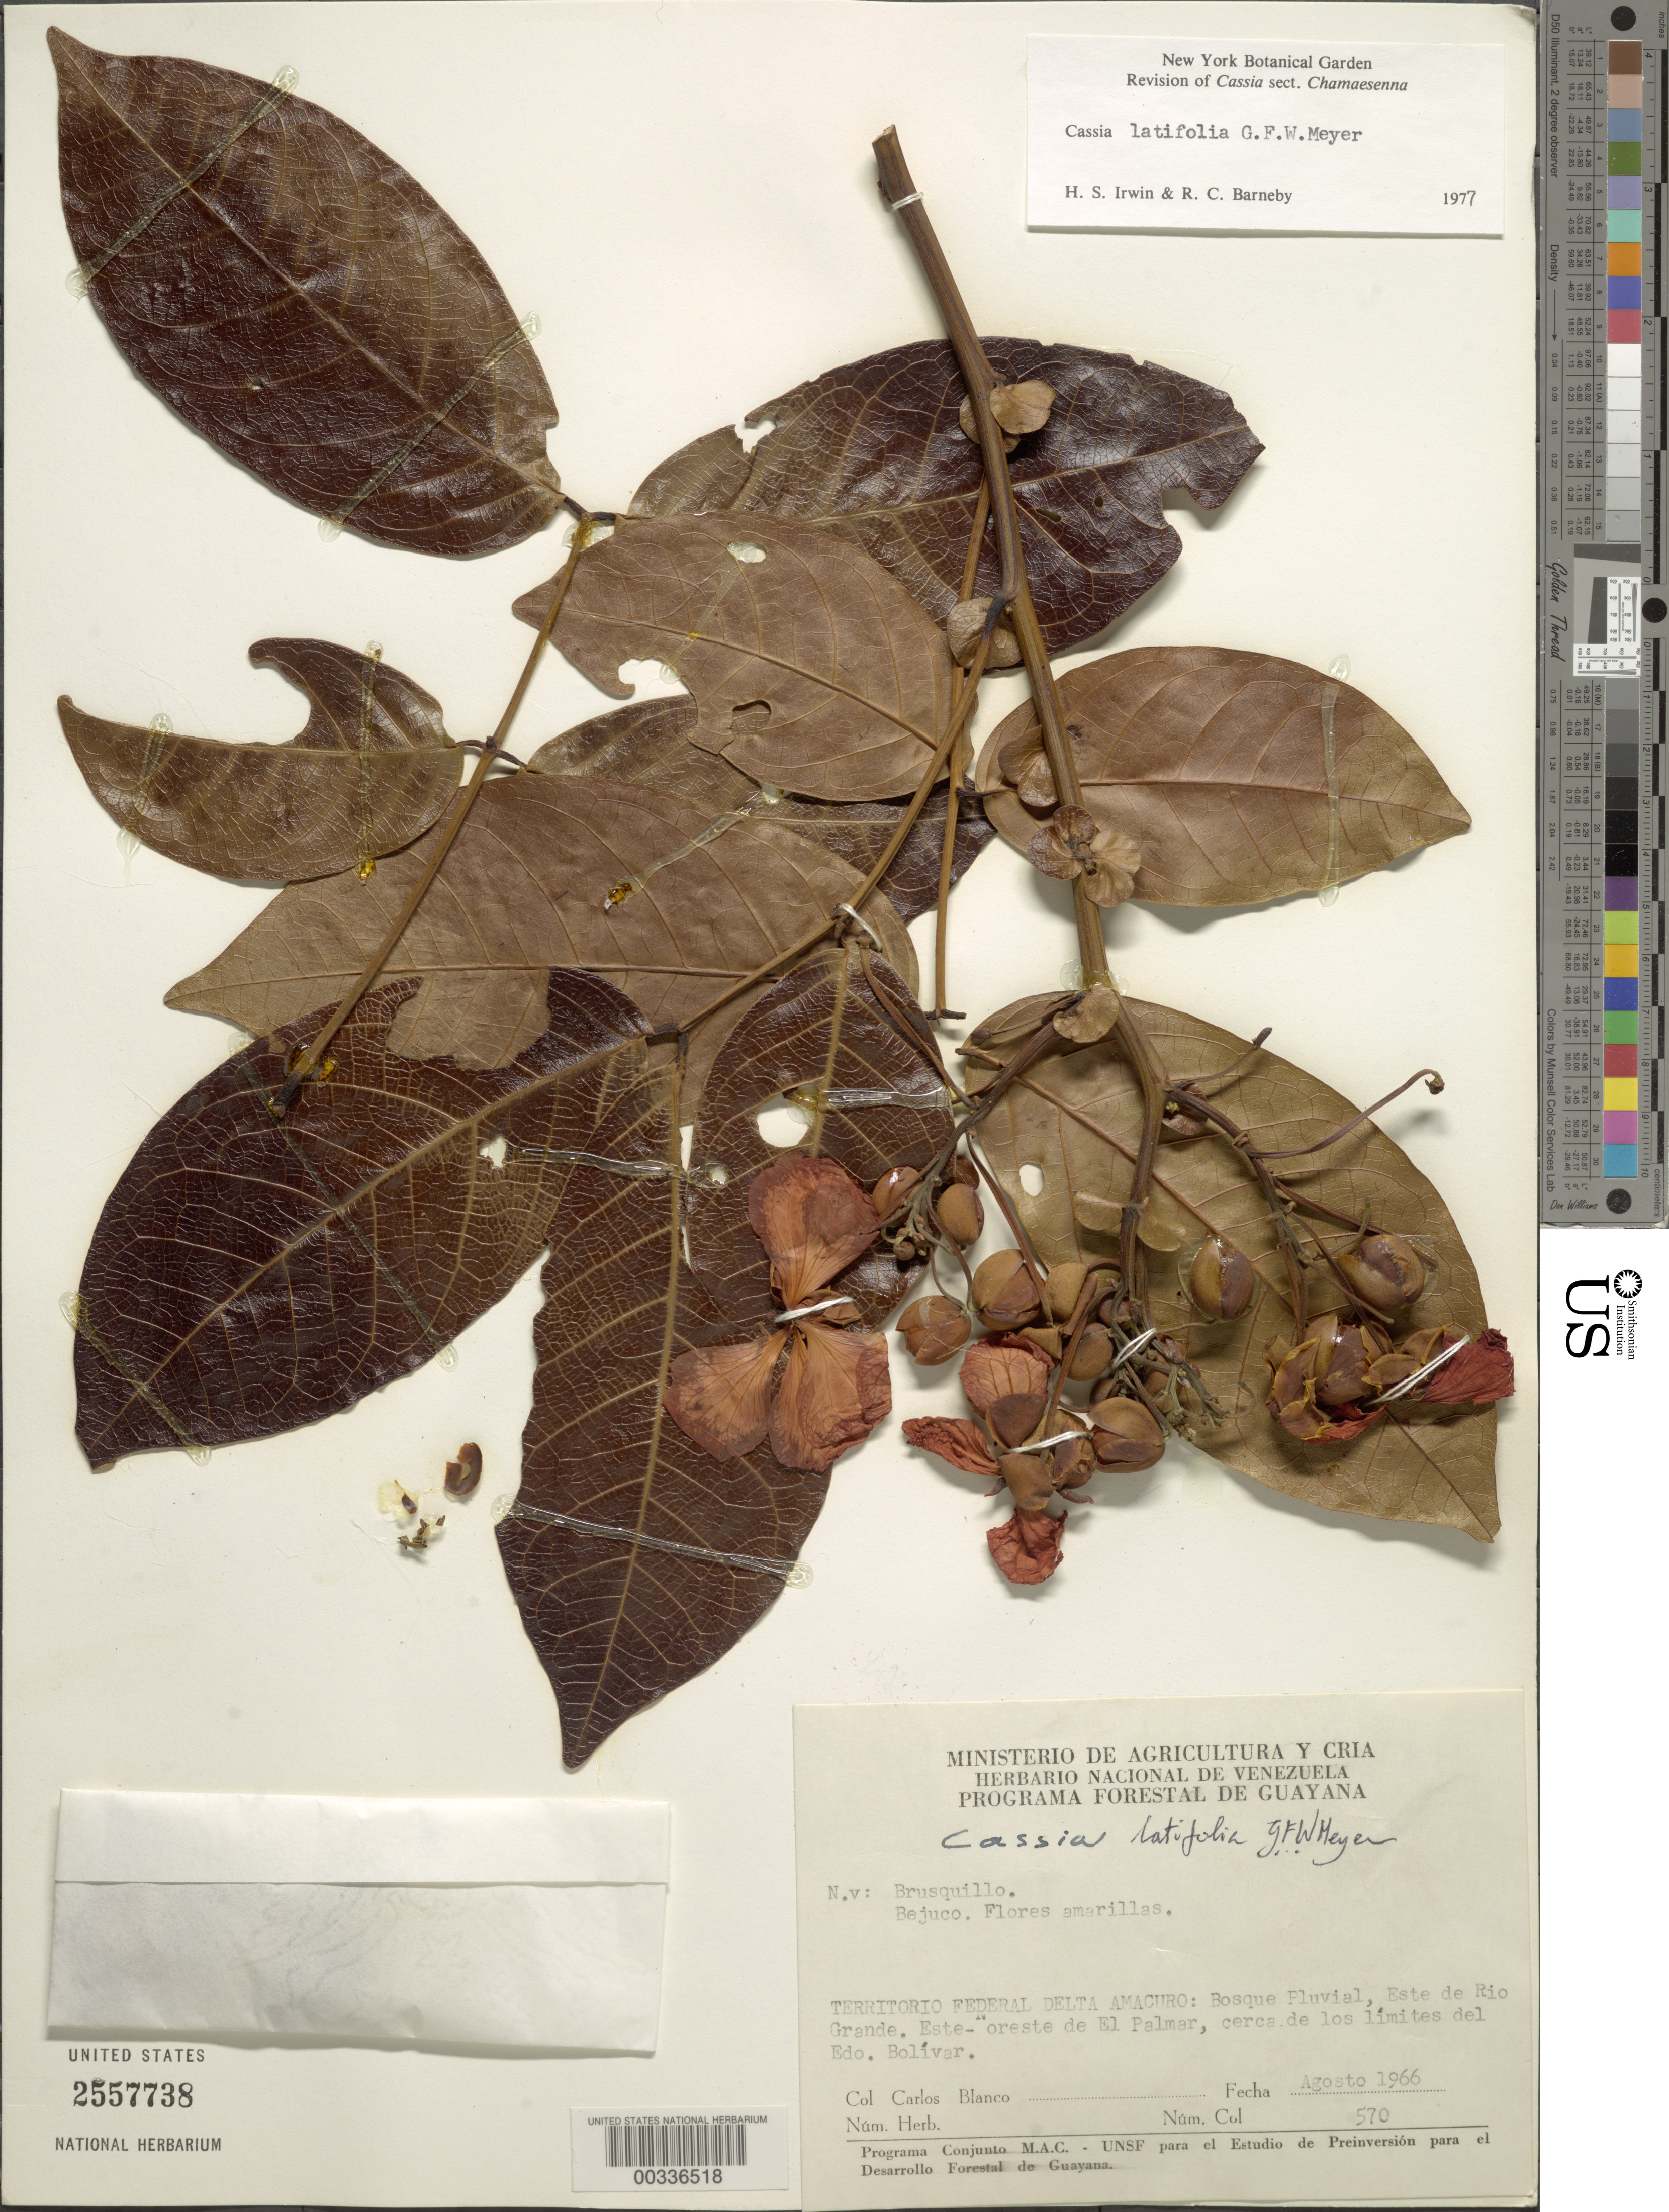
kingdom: Plantae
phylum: Tracheophyta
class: Magnoliopsida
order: Fabales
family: Fabaceae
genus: Senna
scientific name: Senna latifolia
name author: (G. Mey.) H.S. Irwin & Barneby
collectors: C. A. Blanco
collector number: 570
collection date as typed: Aug 1966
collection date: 1966-08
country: Venezuela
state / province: Delta Amacuro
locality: Bosque pluvial, e of rio grande, ene of el palmar, in the area of the boundary of bolivar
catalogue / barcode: US 2557738